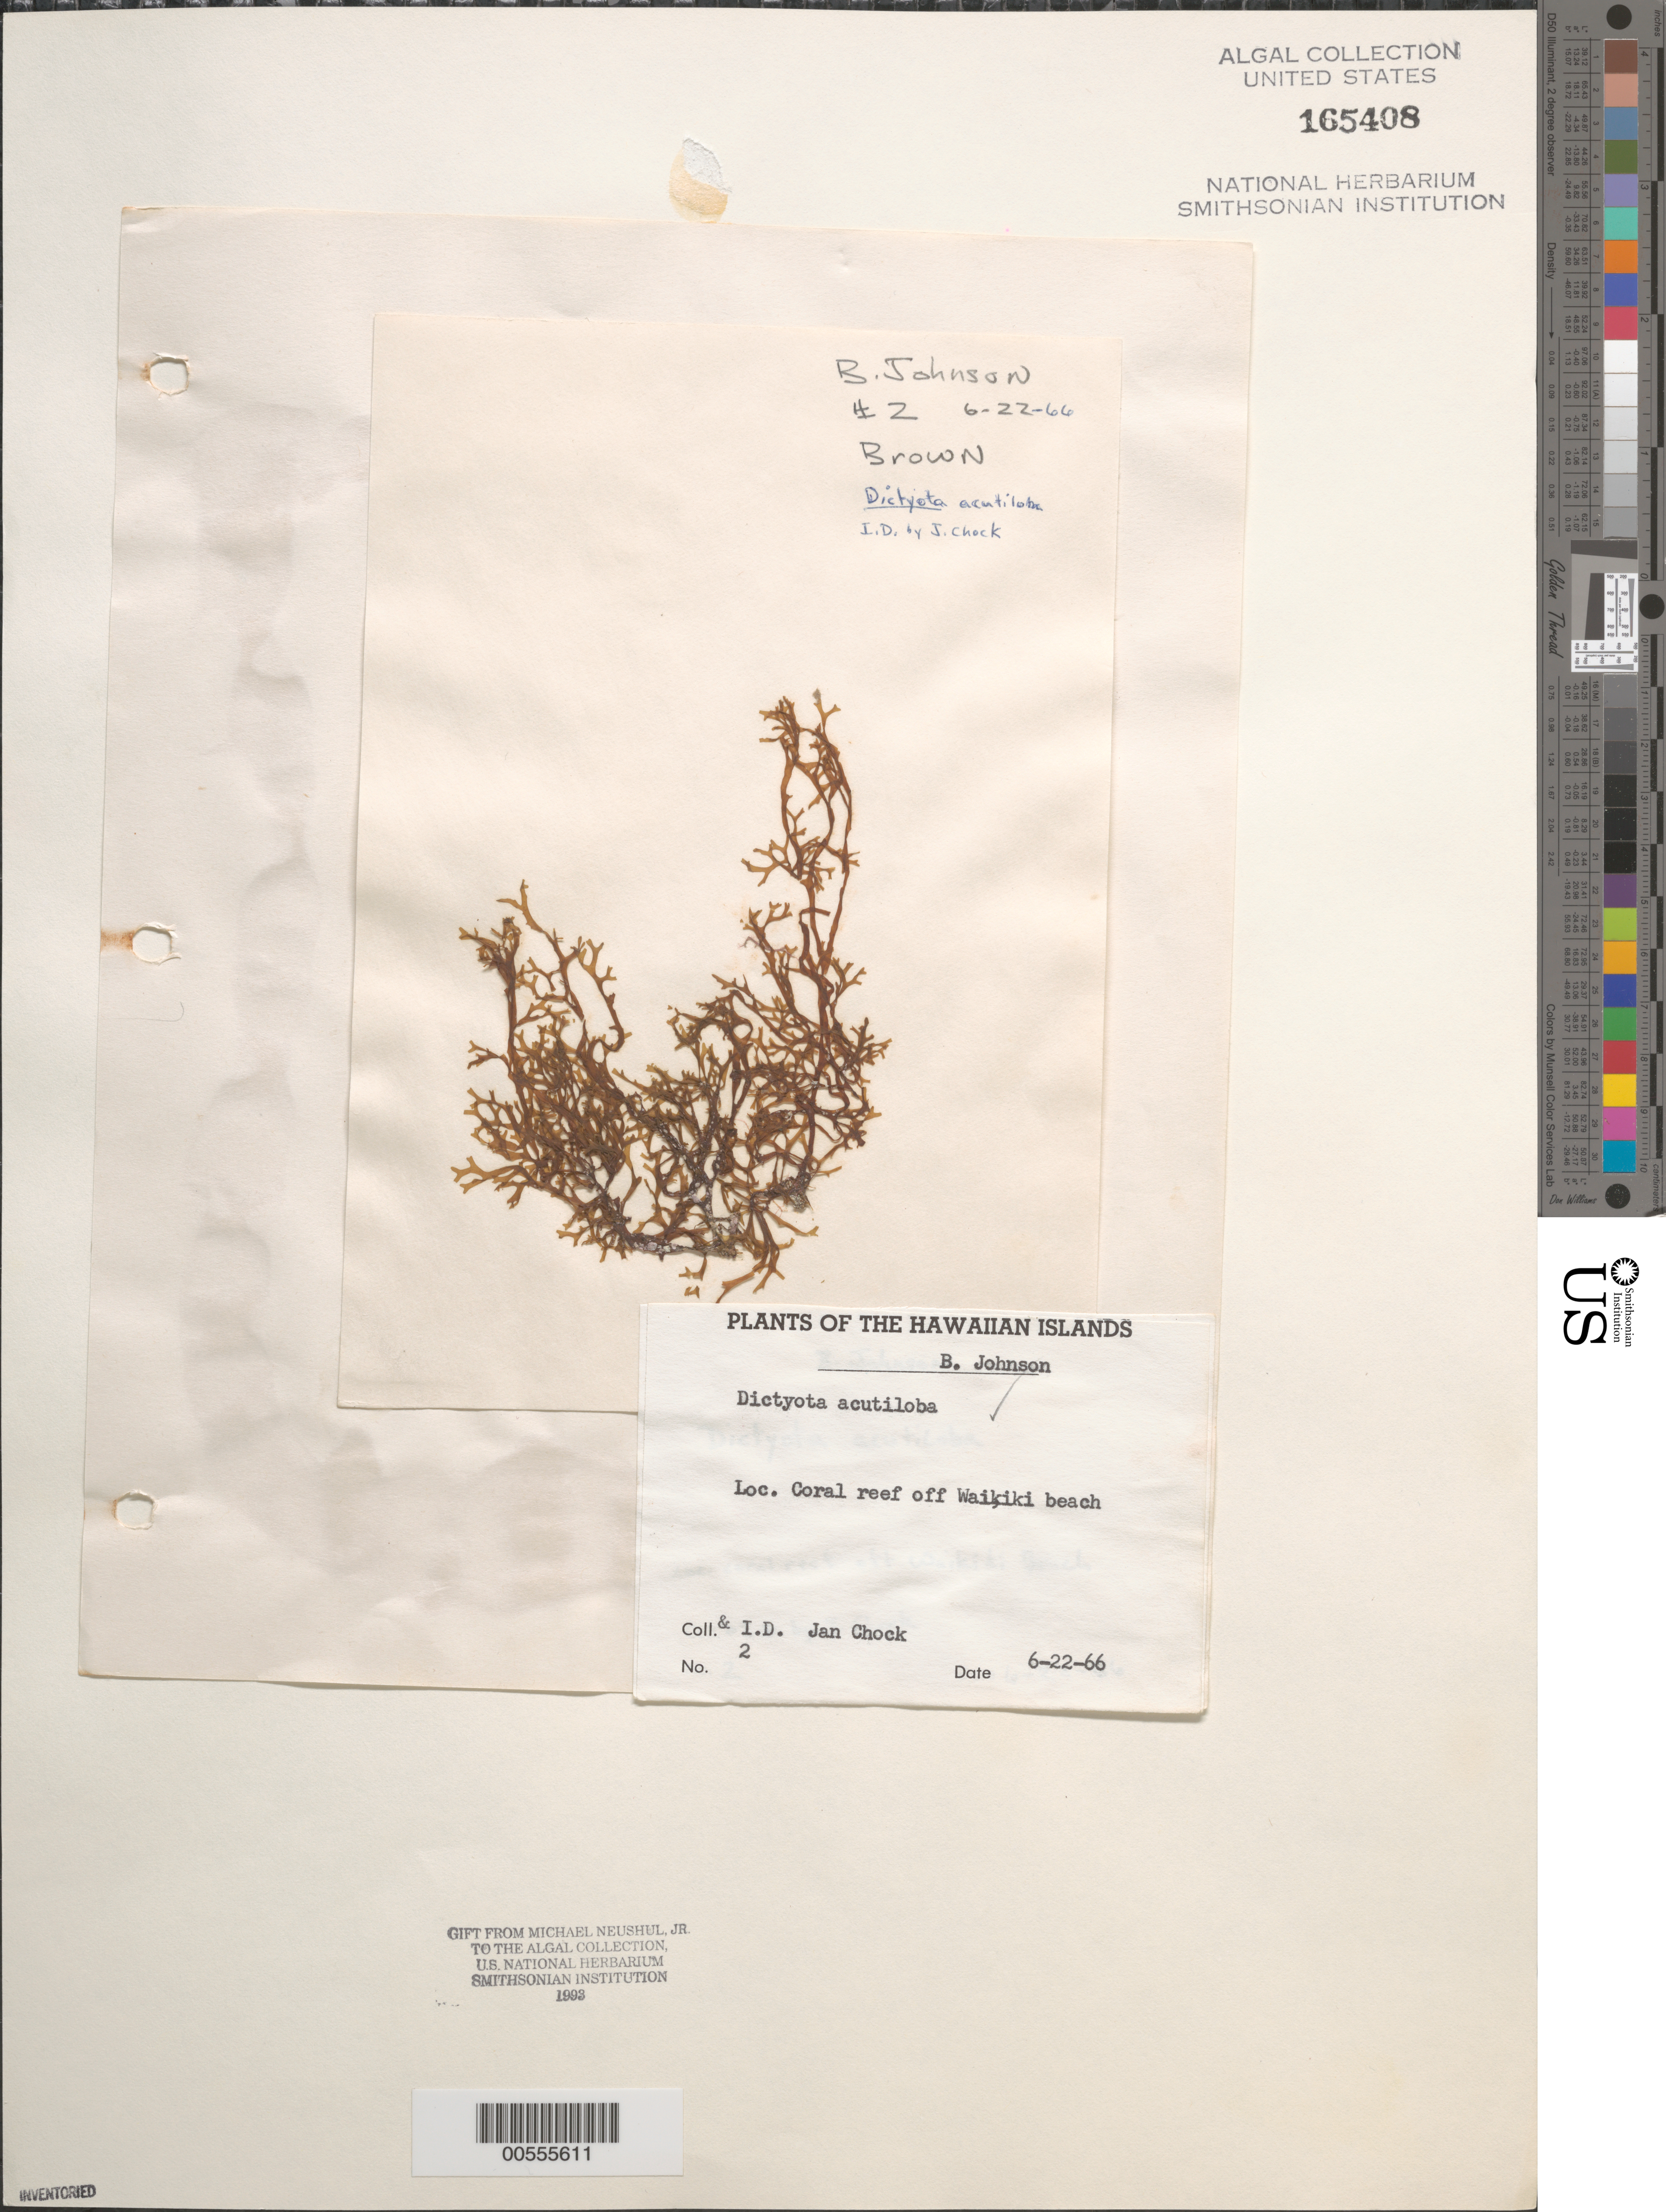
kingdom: Chromista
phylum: Ochrophyta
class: Phaeophyceae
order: Dictyotales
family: Dictyotaceae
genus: Dictyota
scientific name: Dictyota acutiloba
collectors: J. Chock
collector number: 2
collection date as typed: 22 Jun 1966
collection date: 1966-06-22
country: United States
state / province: Hawaii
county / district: Honolulu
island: Oahu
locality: Coral reef off Waikiki Beach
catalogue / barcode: US 165408